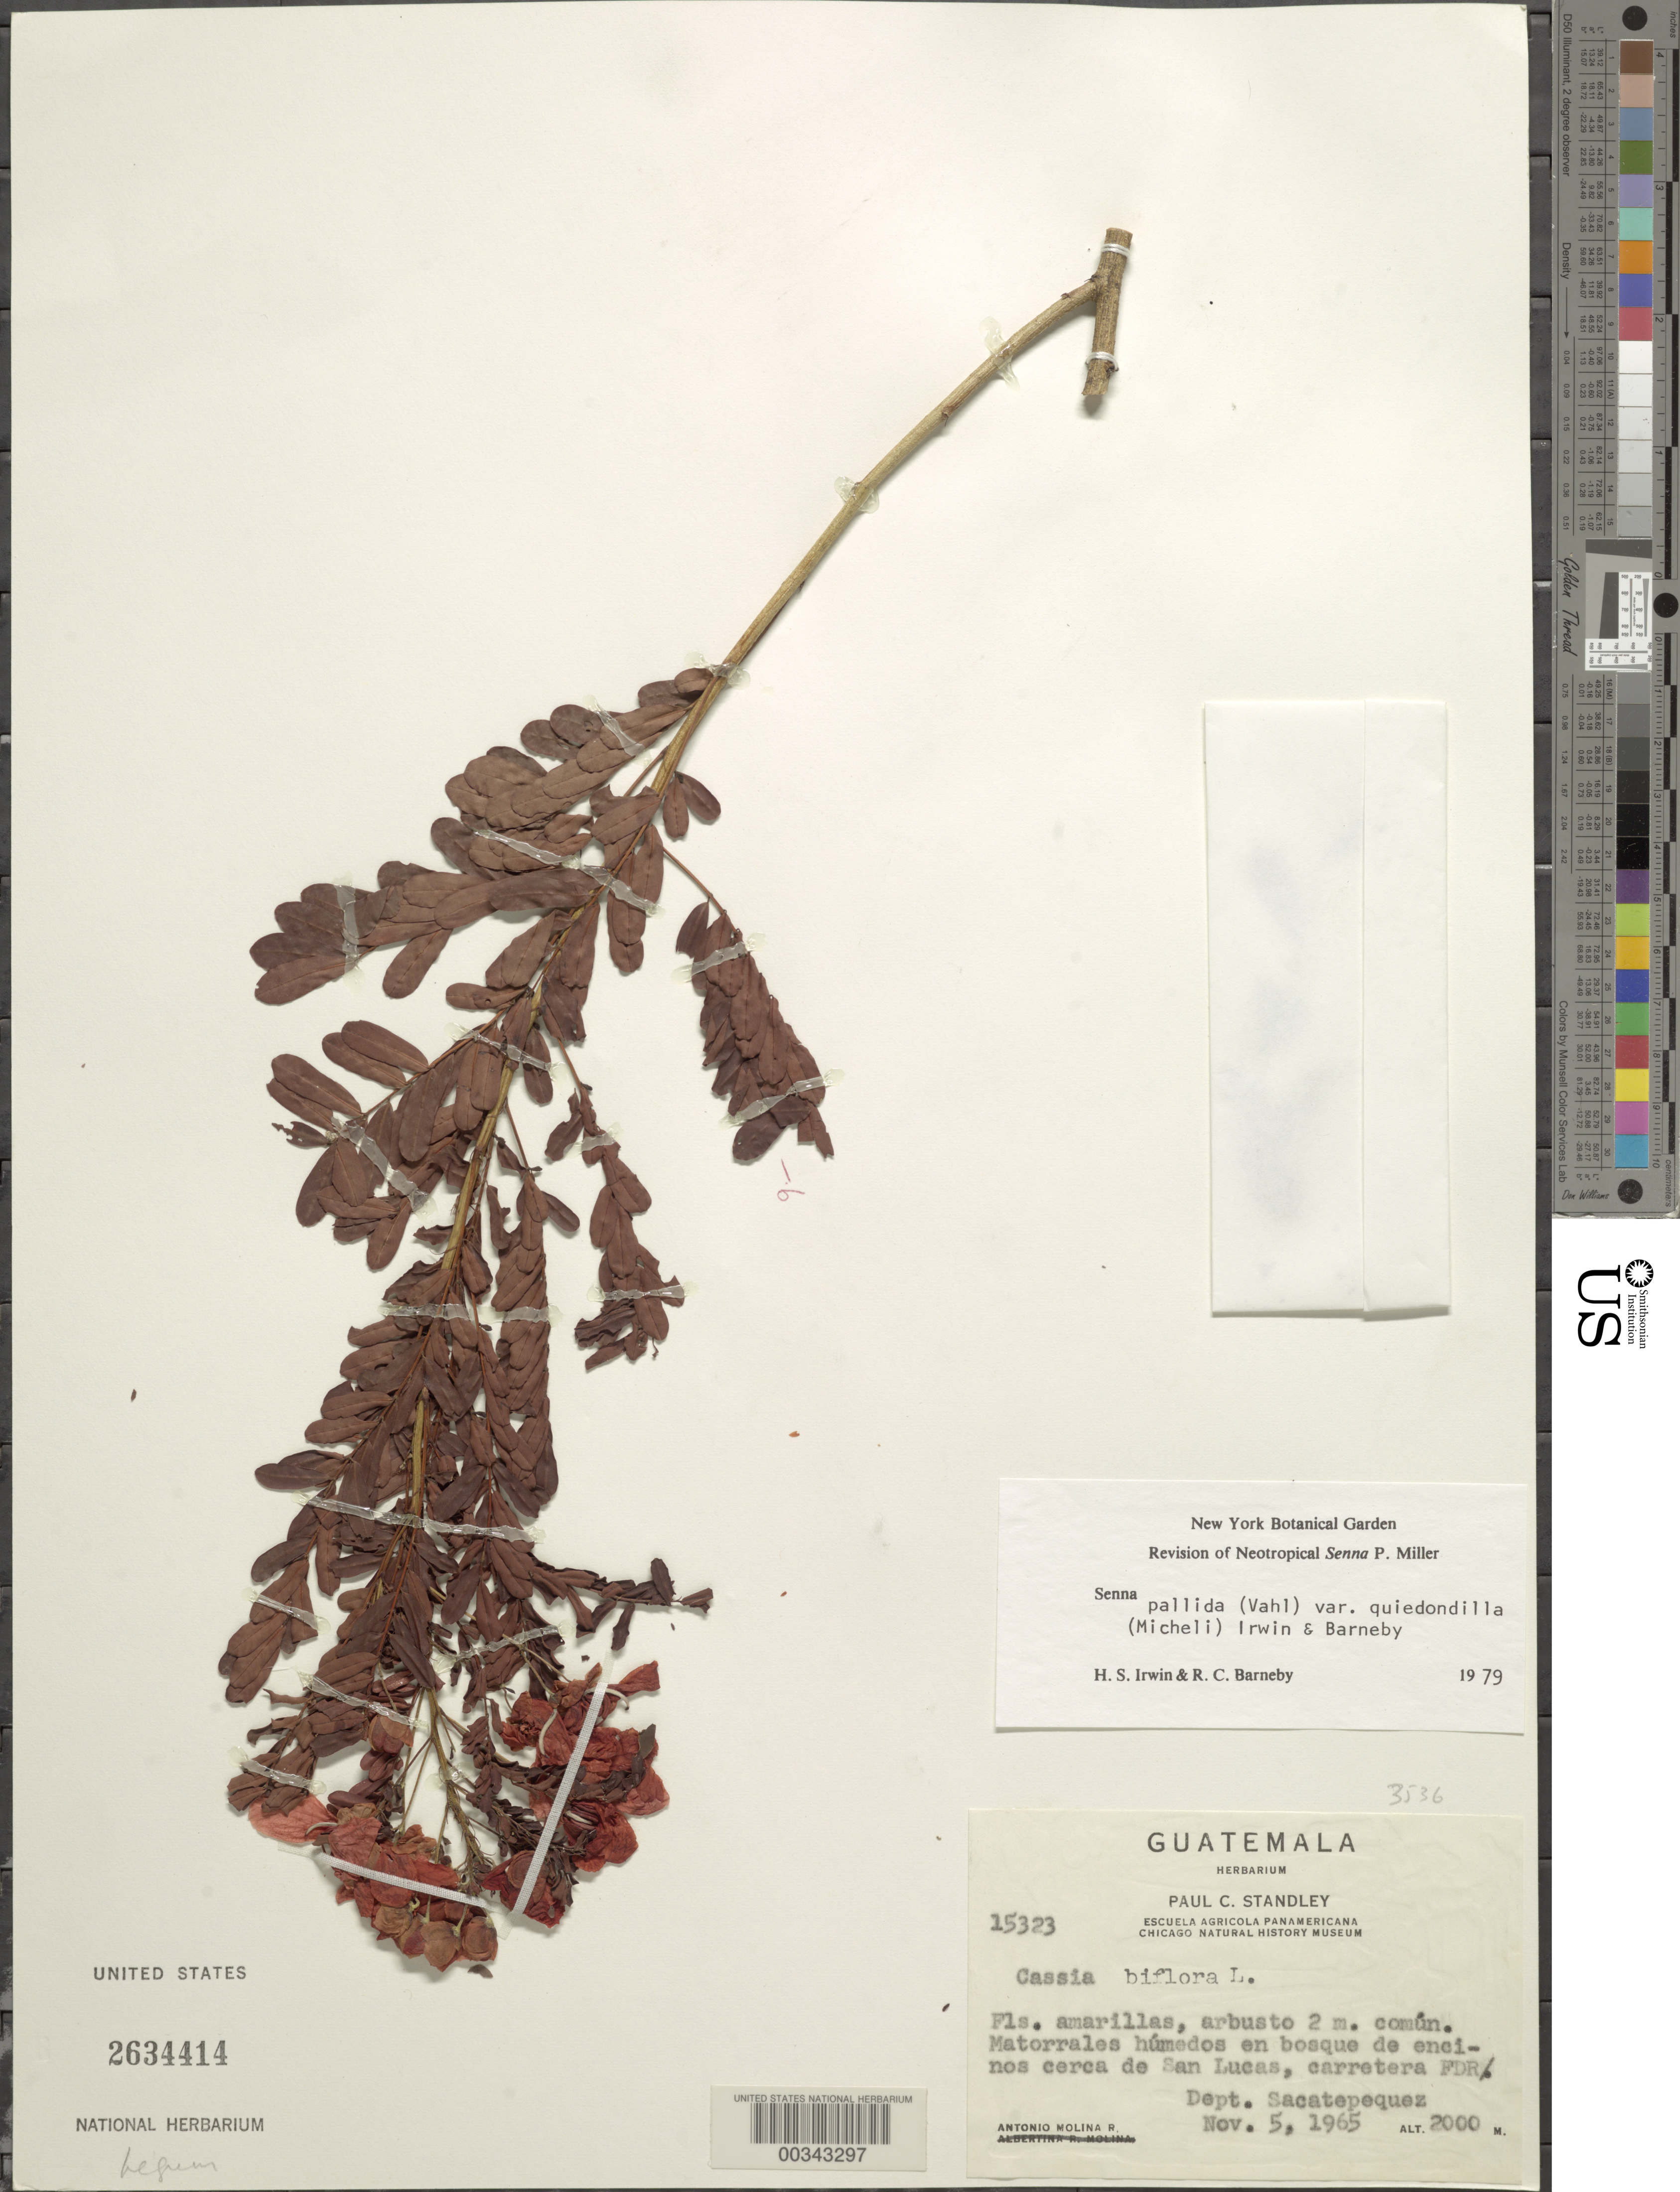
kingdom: Plantae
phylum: Tracheophyta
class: Magnoliopsida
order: Fabales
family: Fabaceae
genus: Senna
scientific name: Senna pallida var. quiedondilla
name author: (Micheli) H.S. Irwin & Barneby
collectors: A. Molina R.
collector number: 15323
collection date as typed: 05 Nov 1965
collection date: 1965-11-05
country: Guatemala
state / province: Sacatepéquez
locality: Near San Lucas, carretera FDR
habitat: Moist thicket in forest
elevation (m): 2000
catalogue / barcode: US 2634414